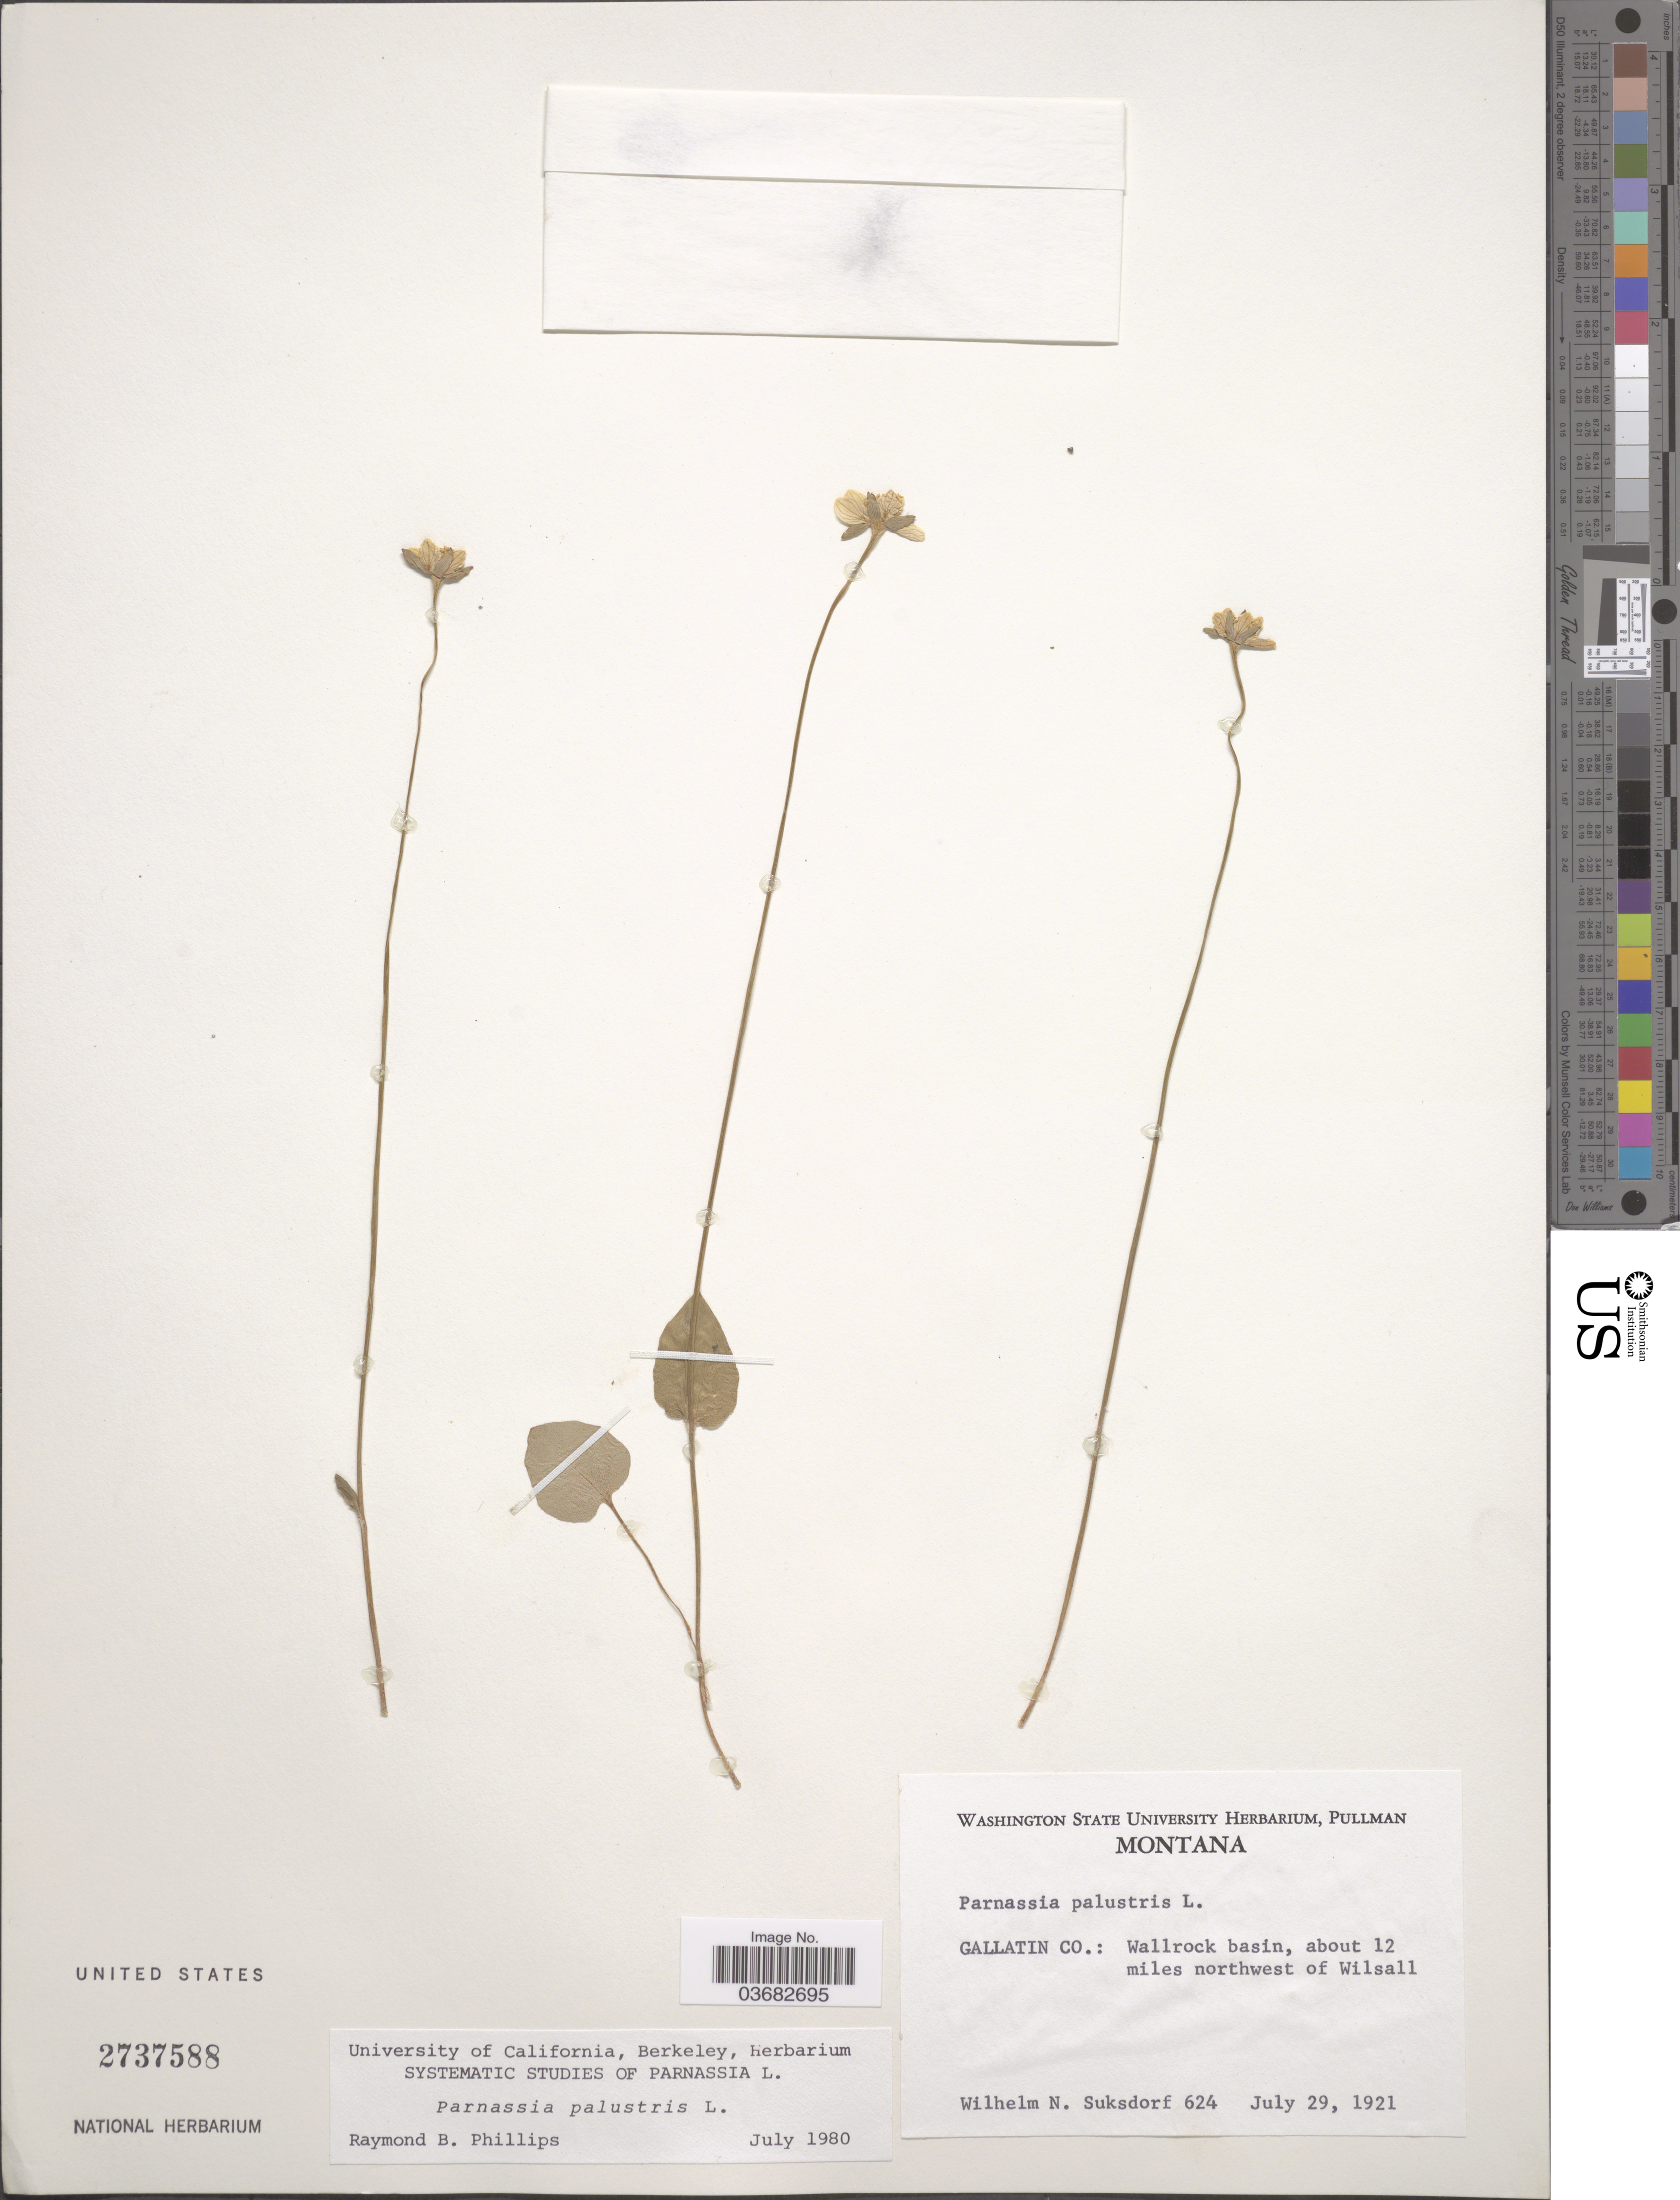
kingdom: Plantae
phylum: Tracheophyta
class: Magnoliopsida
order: Celastrales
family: Parnassiaceae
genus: Parnassia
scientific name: Parnassia palustris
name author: L.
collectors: W. N. Suksdorf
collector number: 624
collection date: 1921-07-29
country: United States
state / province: Montana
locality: Gallatin Co.: Wallrock basin, about 12 miles northwest of Wilsall.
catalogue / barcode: US 2737588